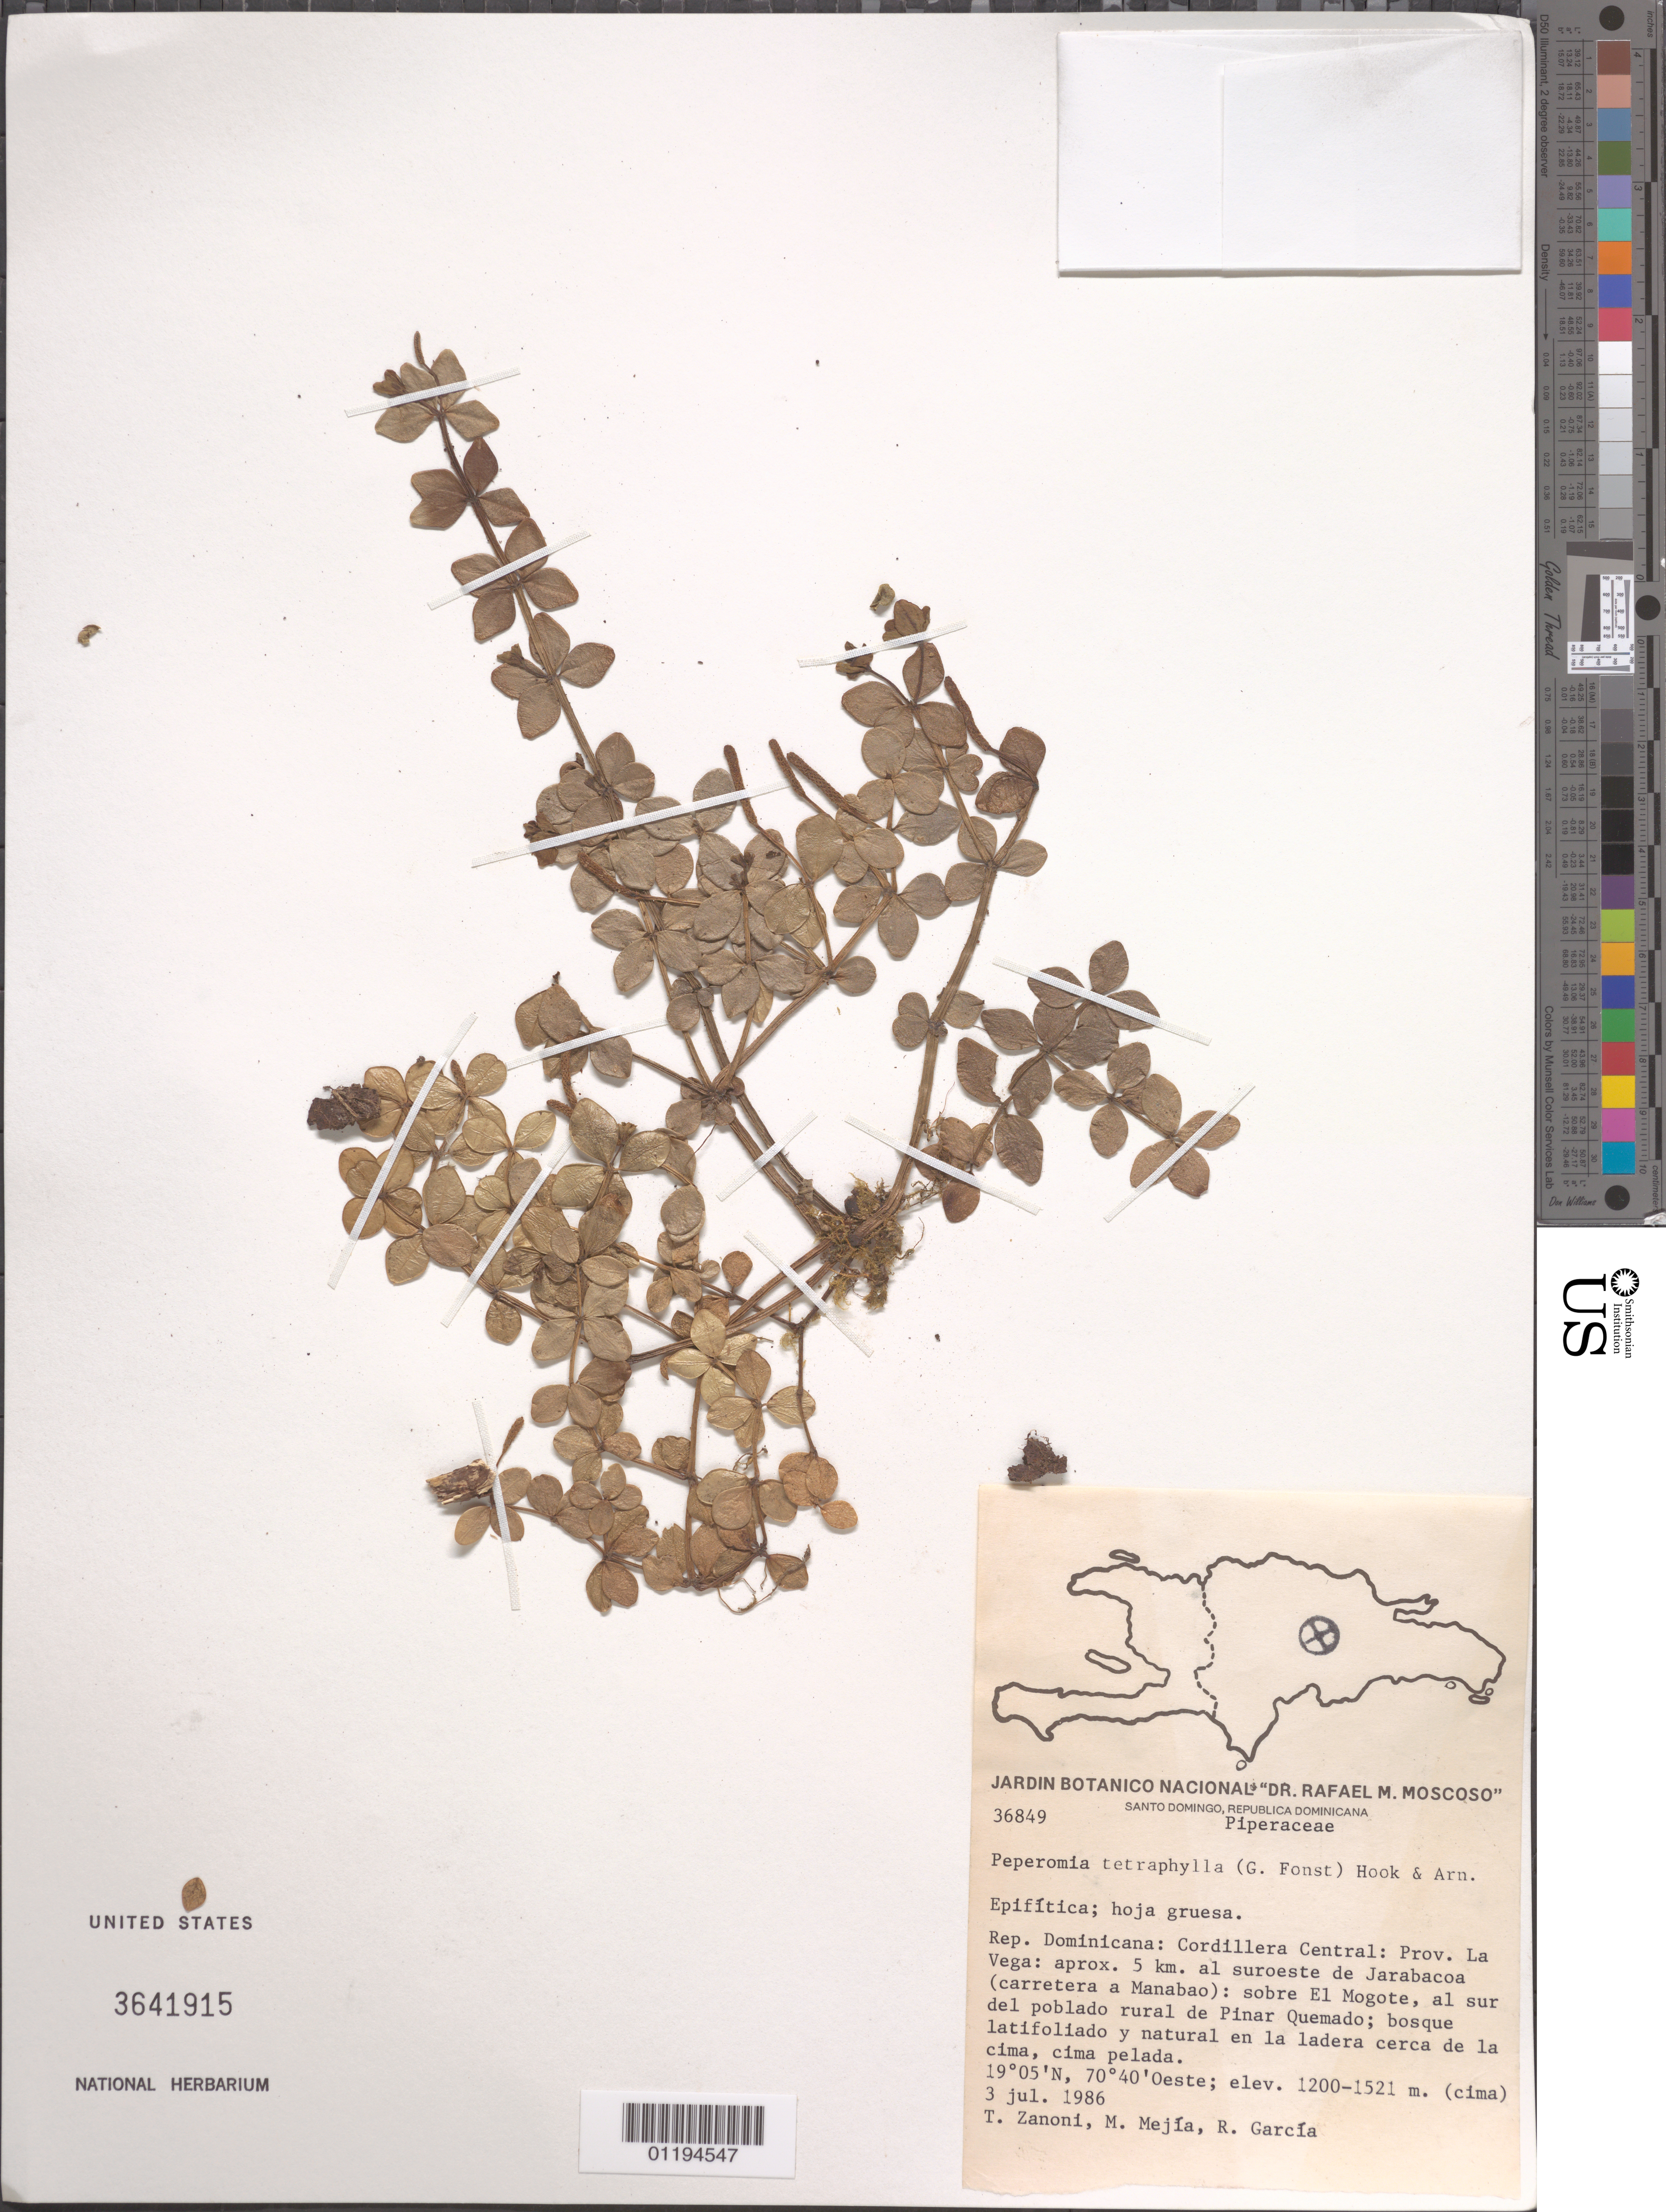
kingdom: Plantae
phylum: Tracheophyta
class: Magnoliopsida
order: Piperales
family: Piperaceae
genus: Peperomia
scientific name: Peperomia trichopus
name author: Trel. in J.F. Macbr.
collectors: T. A. Zanoni, M. Mejia & R. Garcia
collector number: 36849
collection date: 1986-07-03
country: Dominican Republic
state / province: La Vega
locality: SW of Jarabacoa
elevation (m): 1200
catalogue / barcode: US 3641915